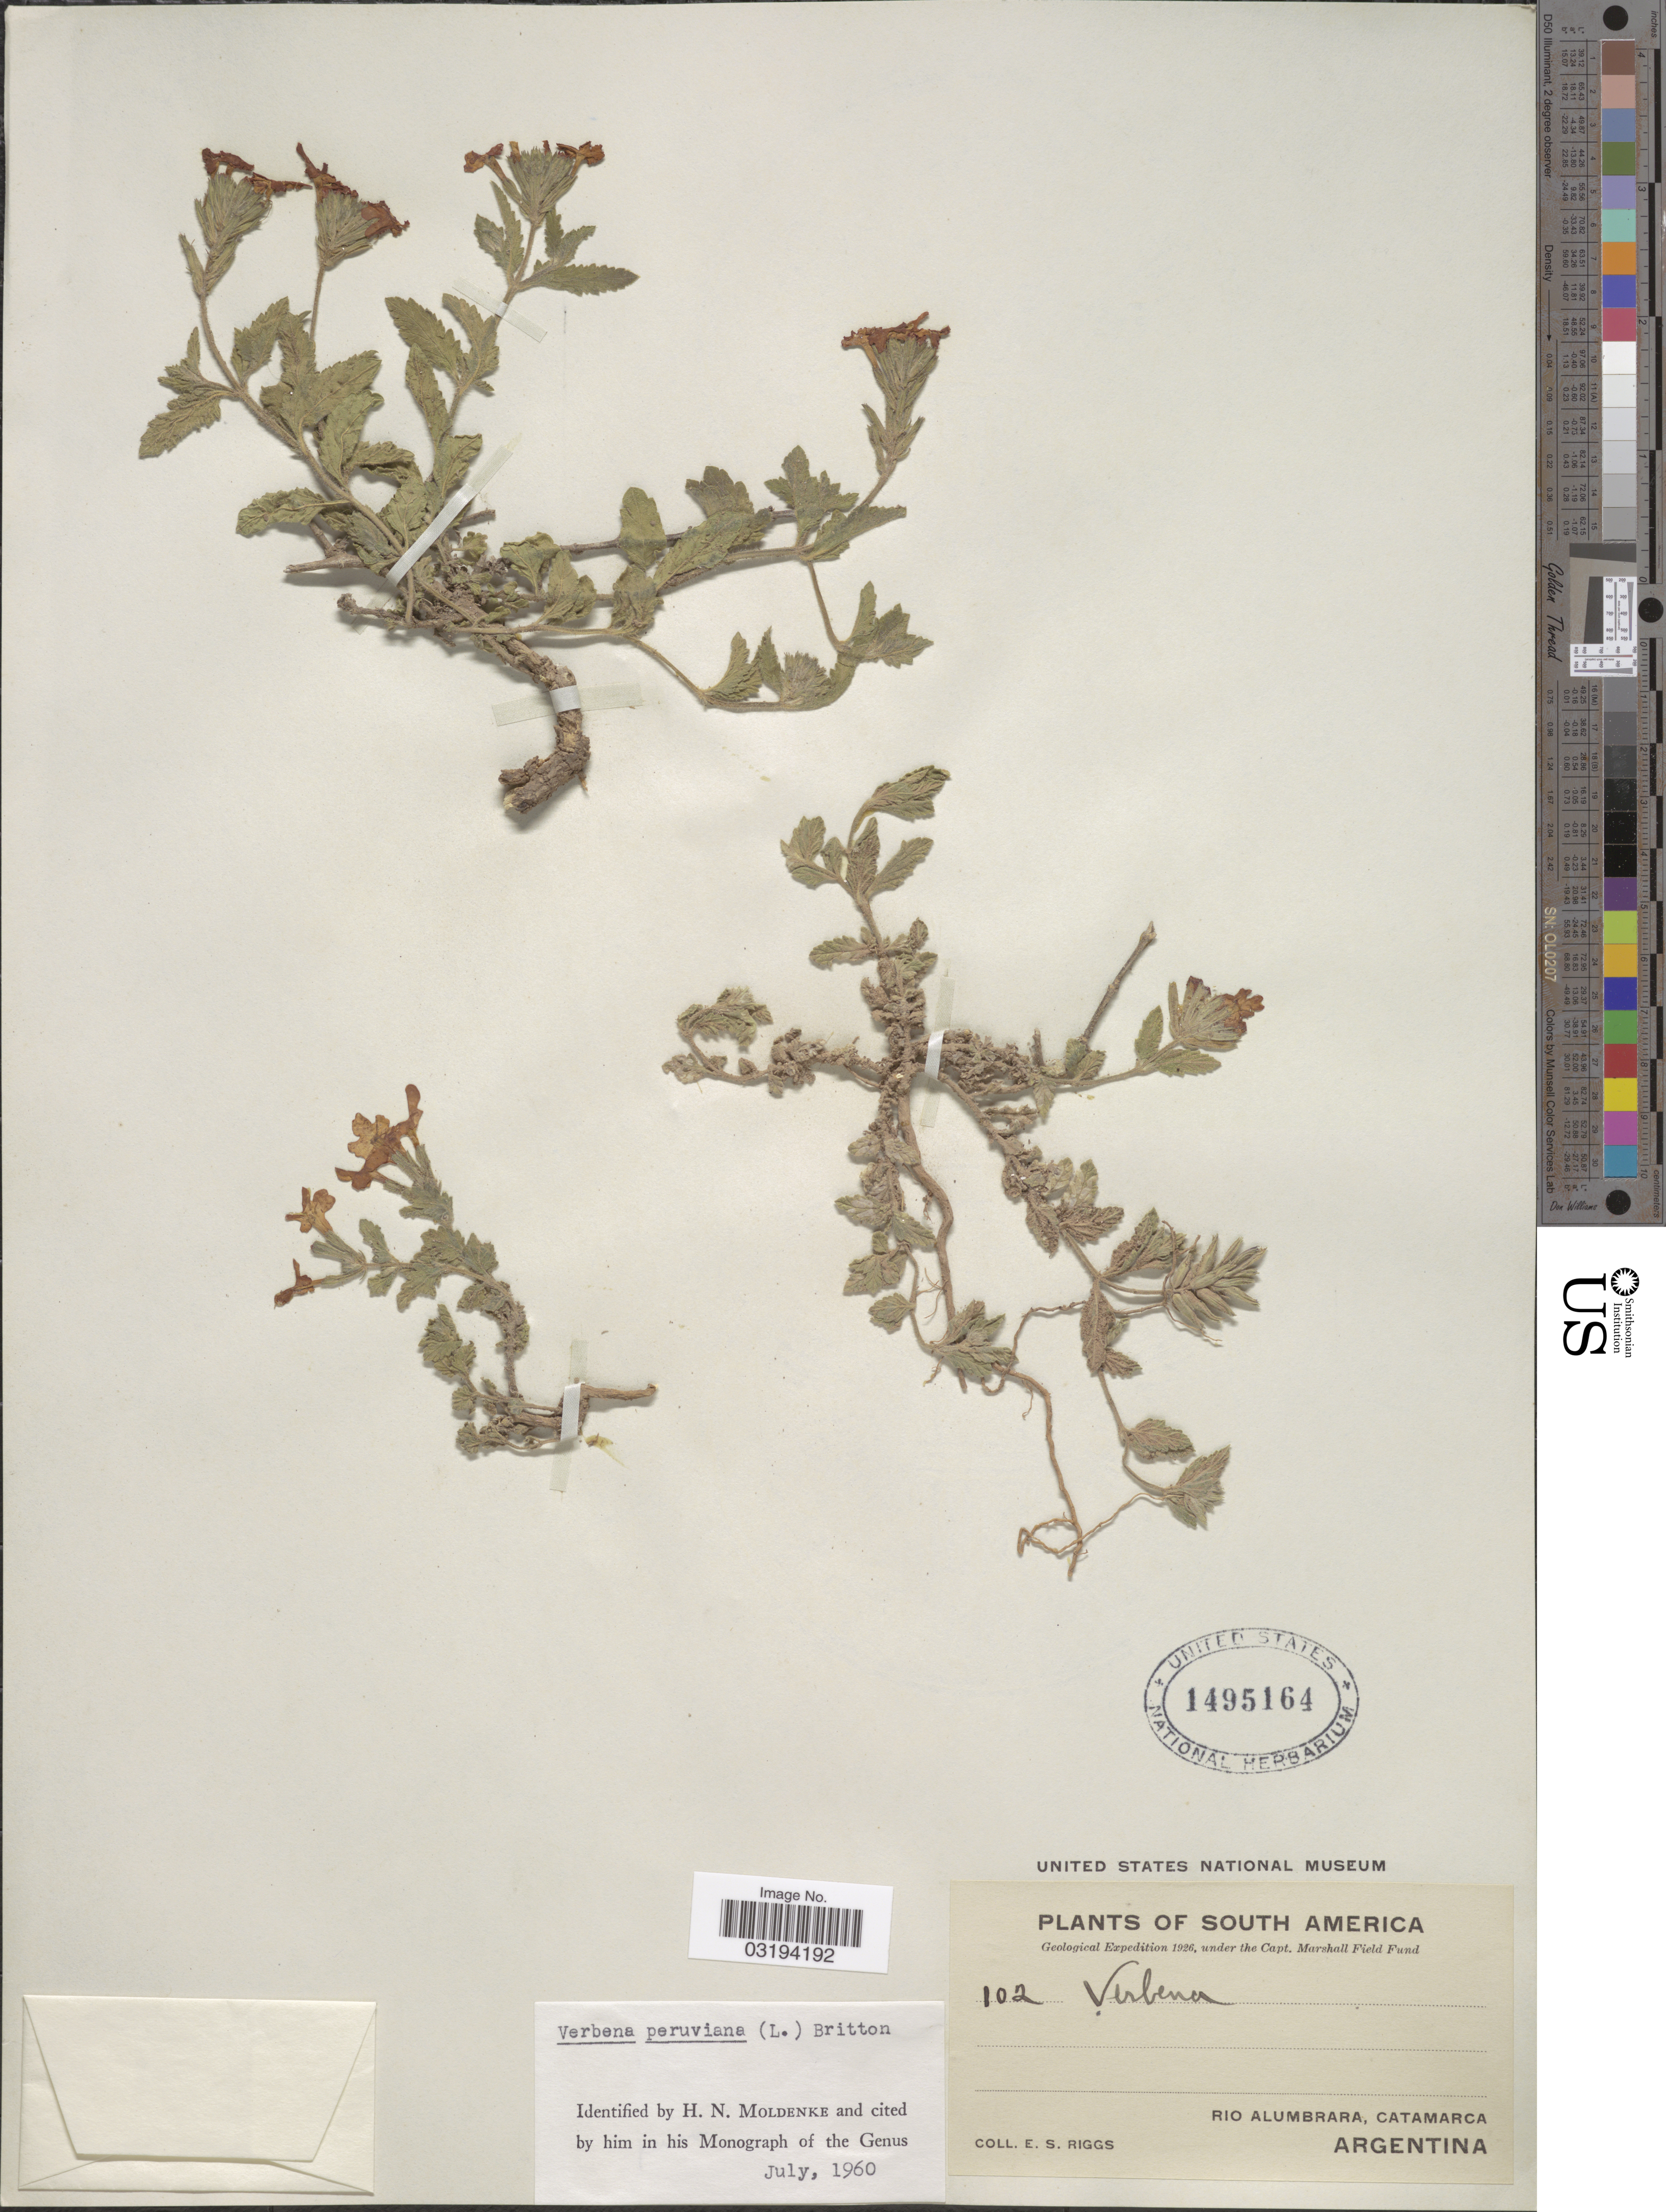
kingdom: Plantae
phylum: Tracheophyta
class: Magnoliopsida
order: Lamiales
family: Verbenaceae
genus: Verbena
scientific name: Verbena peruviana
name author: (L.) Britton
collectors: E. Riggs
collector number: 102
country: Argentina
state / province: Catamarca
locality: Rio Alumbrara.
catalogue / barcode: US 1495164